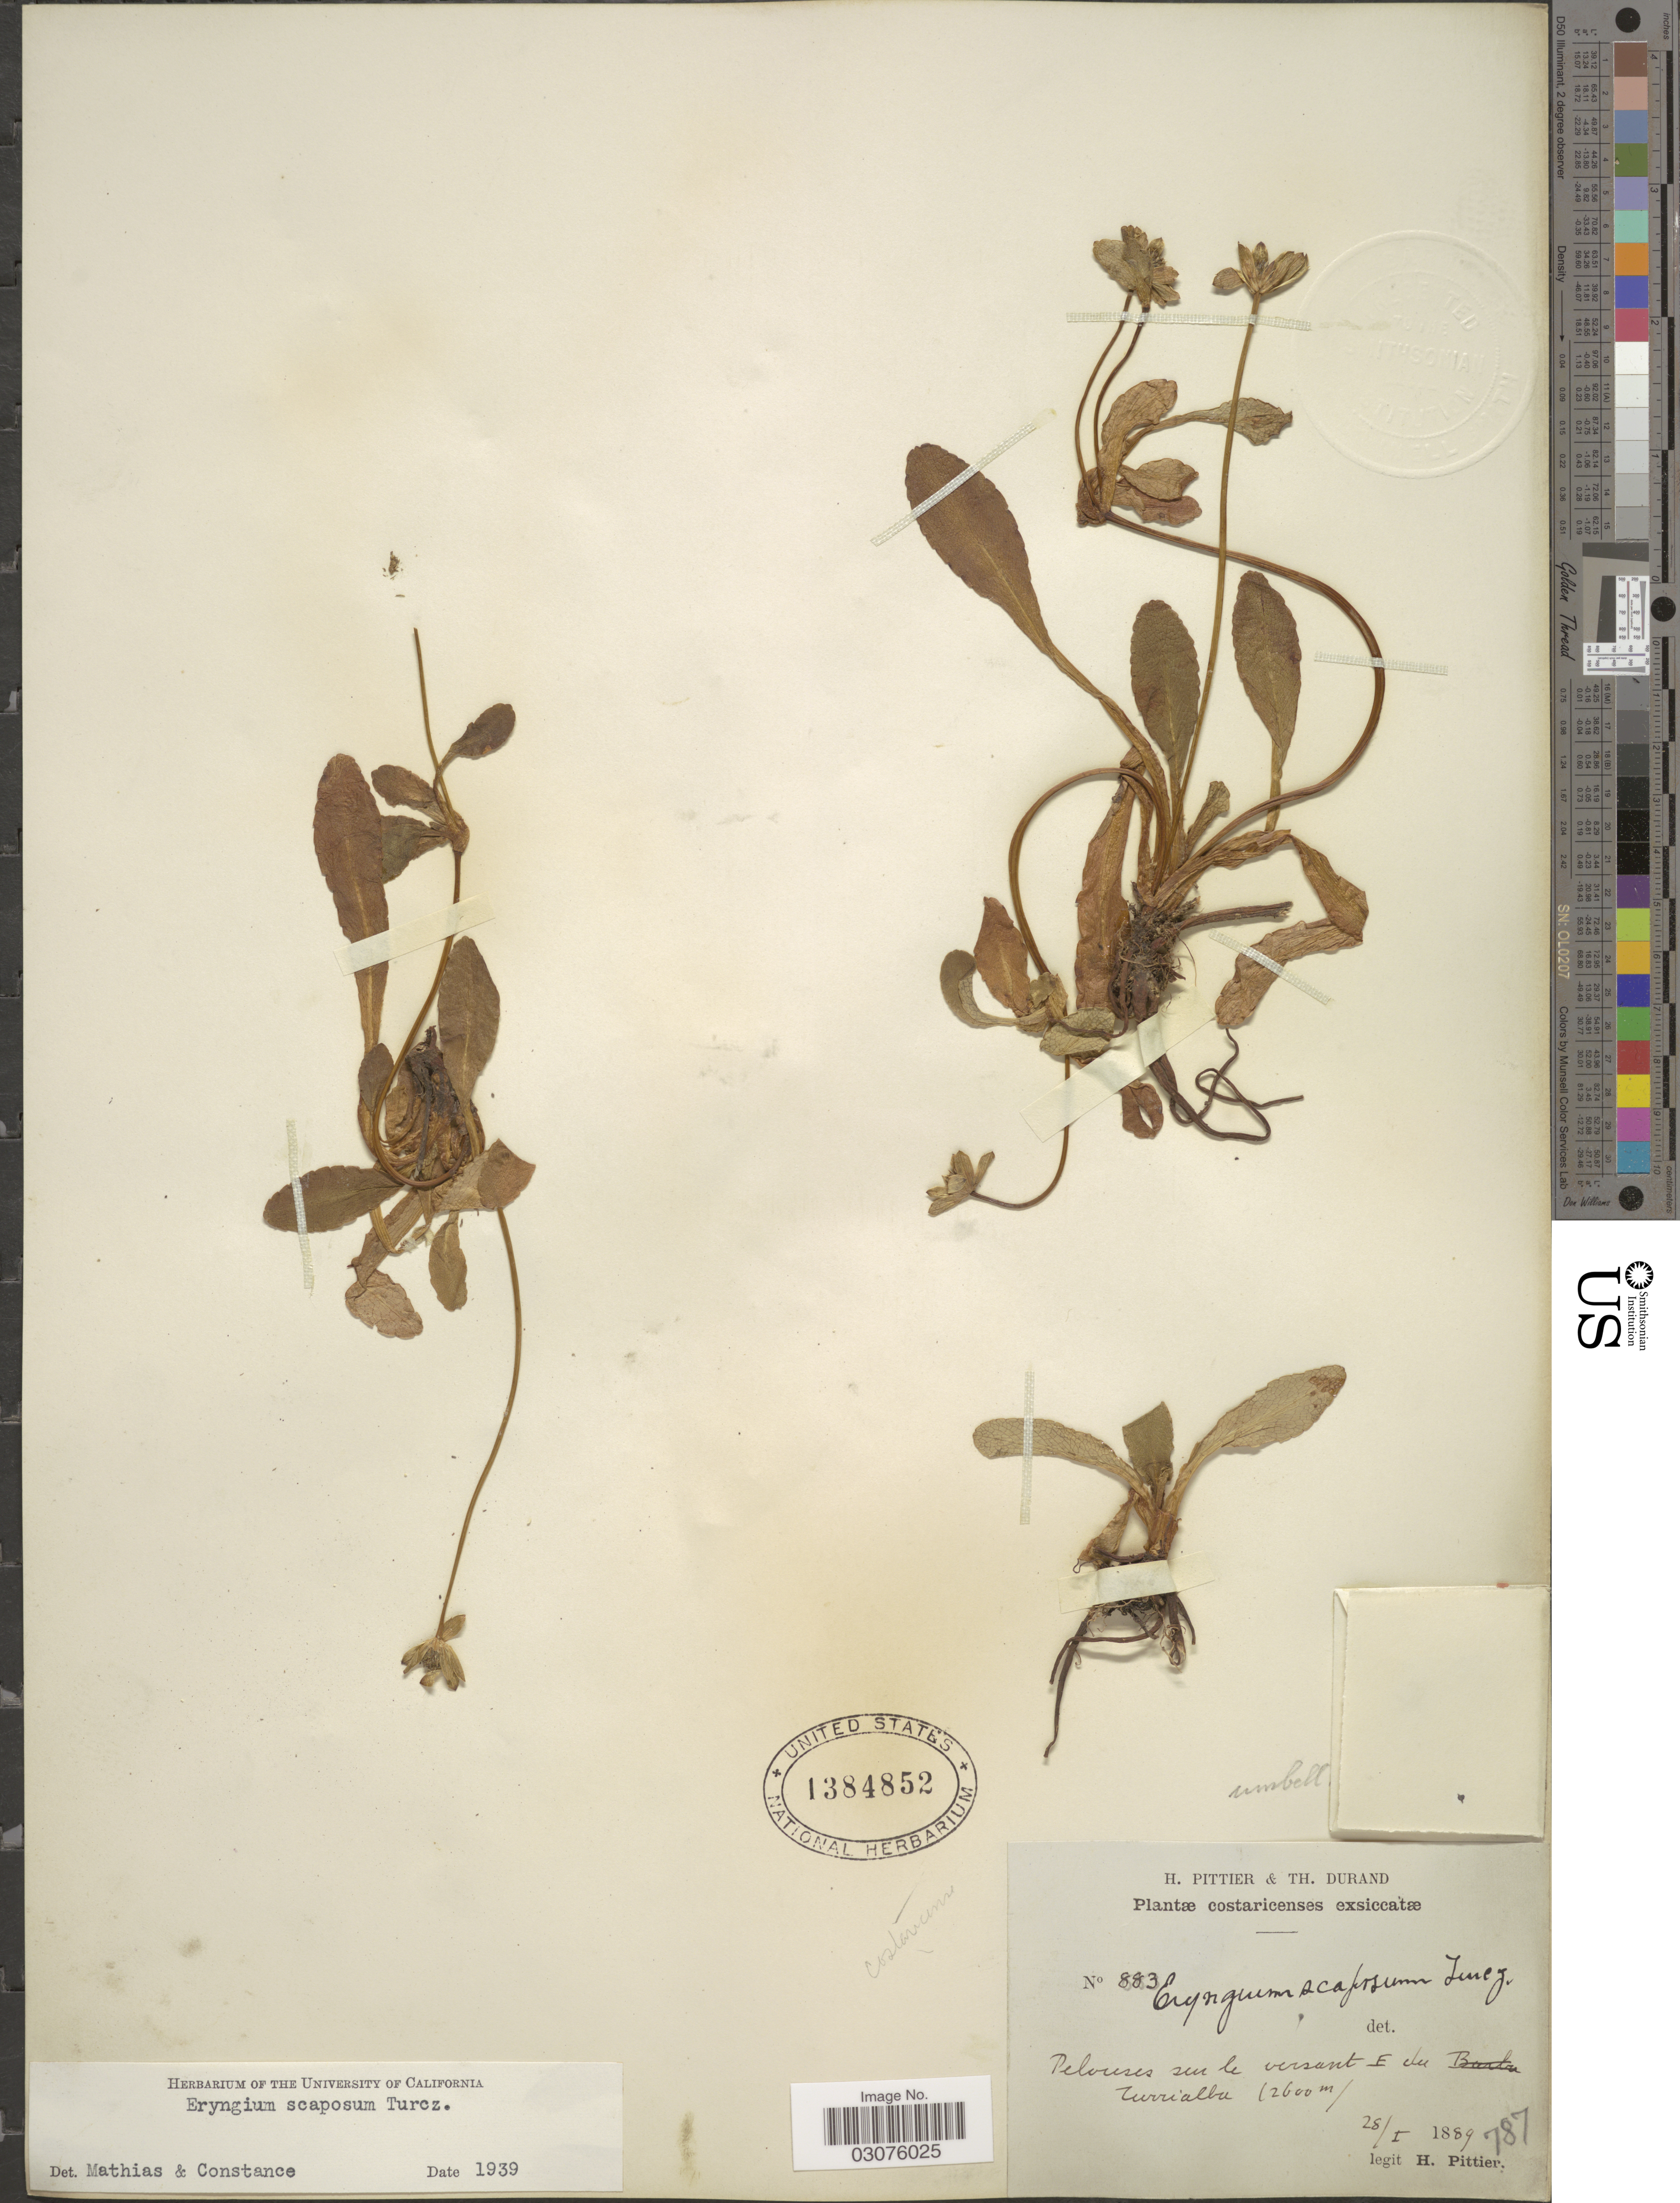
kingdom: Plantae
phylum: Tracheophyta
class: Magnoliopsida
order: Apiales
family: Apiaceae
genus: Eryngium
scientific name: Eryngium scaposum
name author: Turcz.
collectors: H. F. Pittier & T. Durand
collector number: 883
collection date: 1889-01-28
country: Costa Rica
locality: Pelouses sur le versant E du Turrialba.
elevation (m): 2600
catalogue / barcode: US 1384852